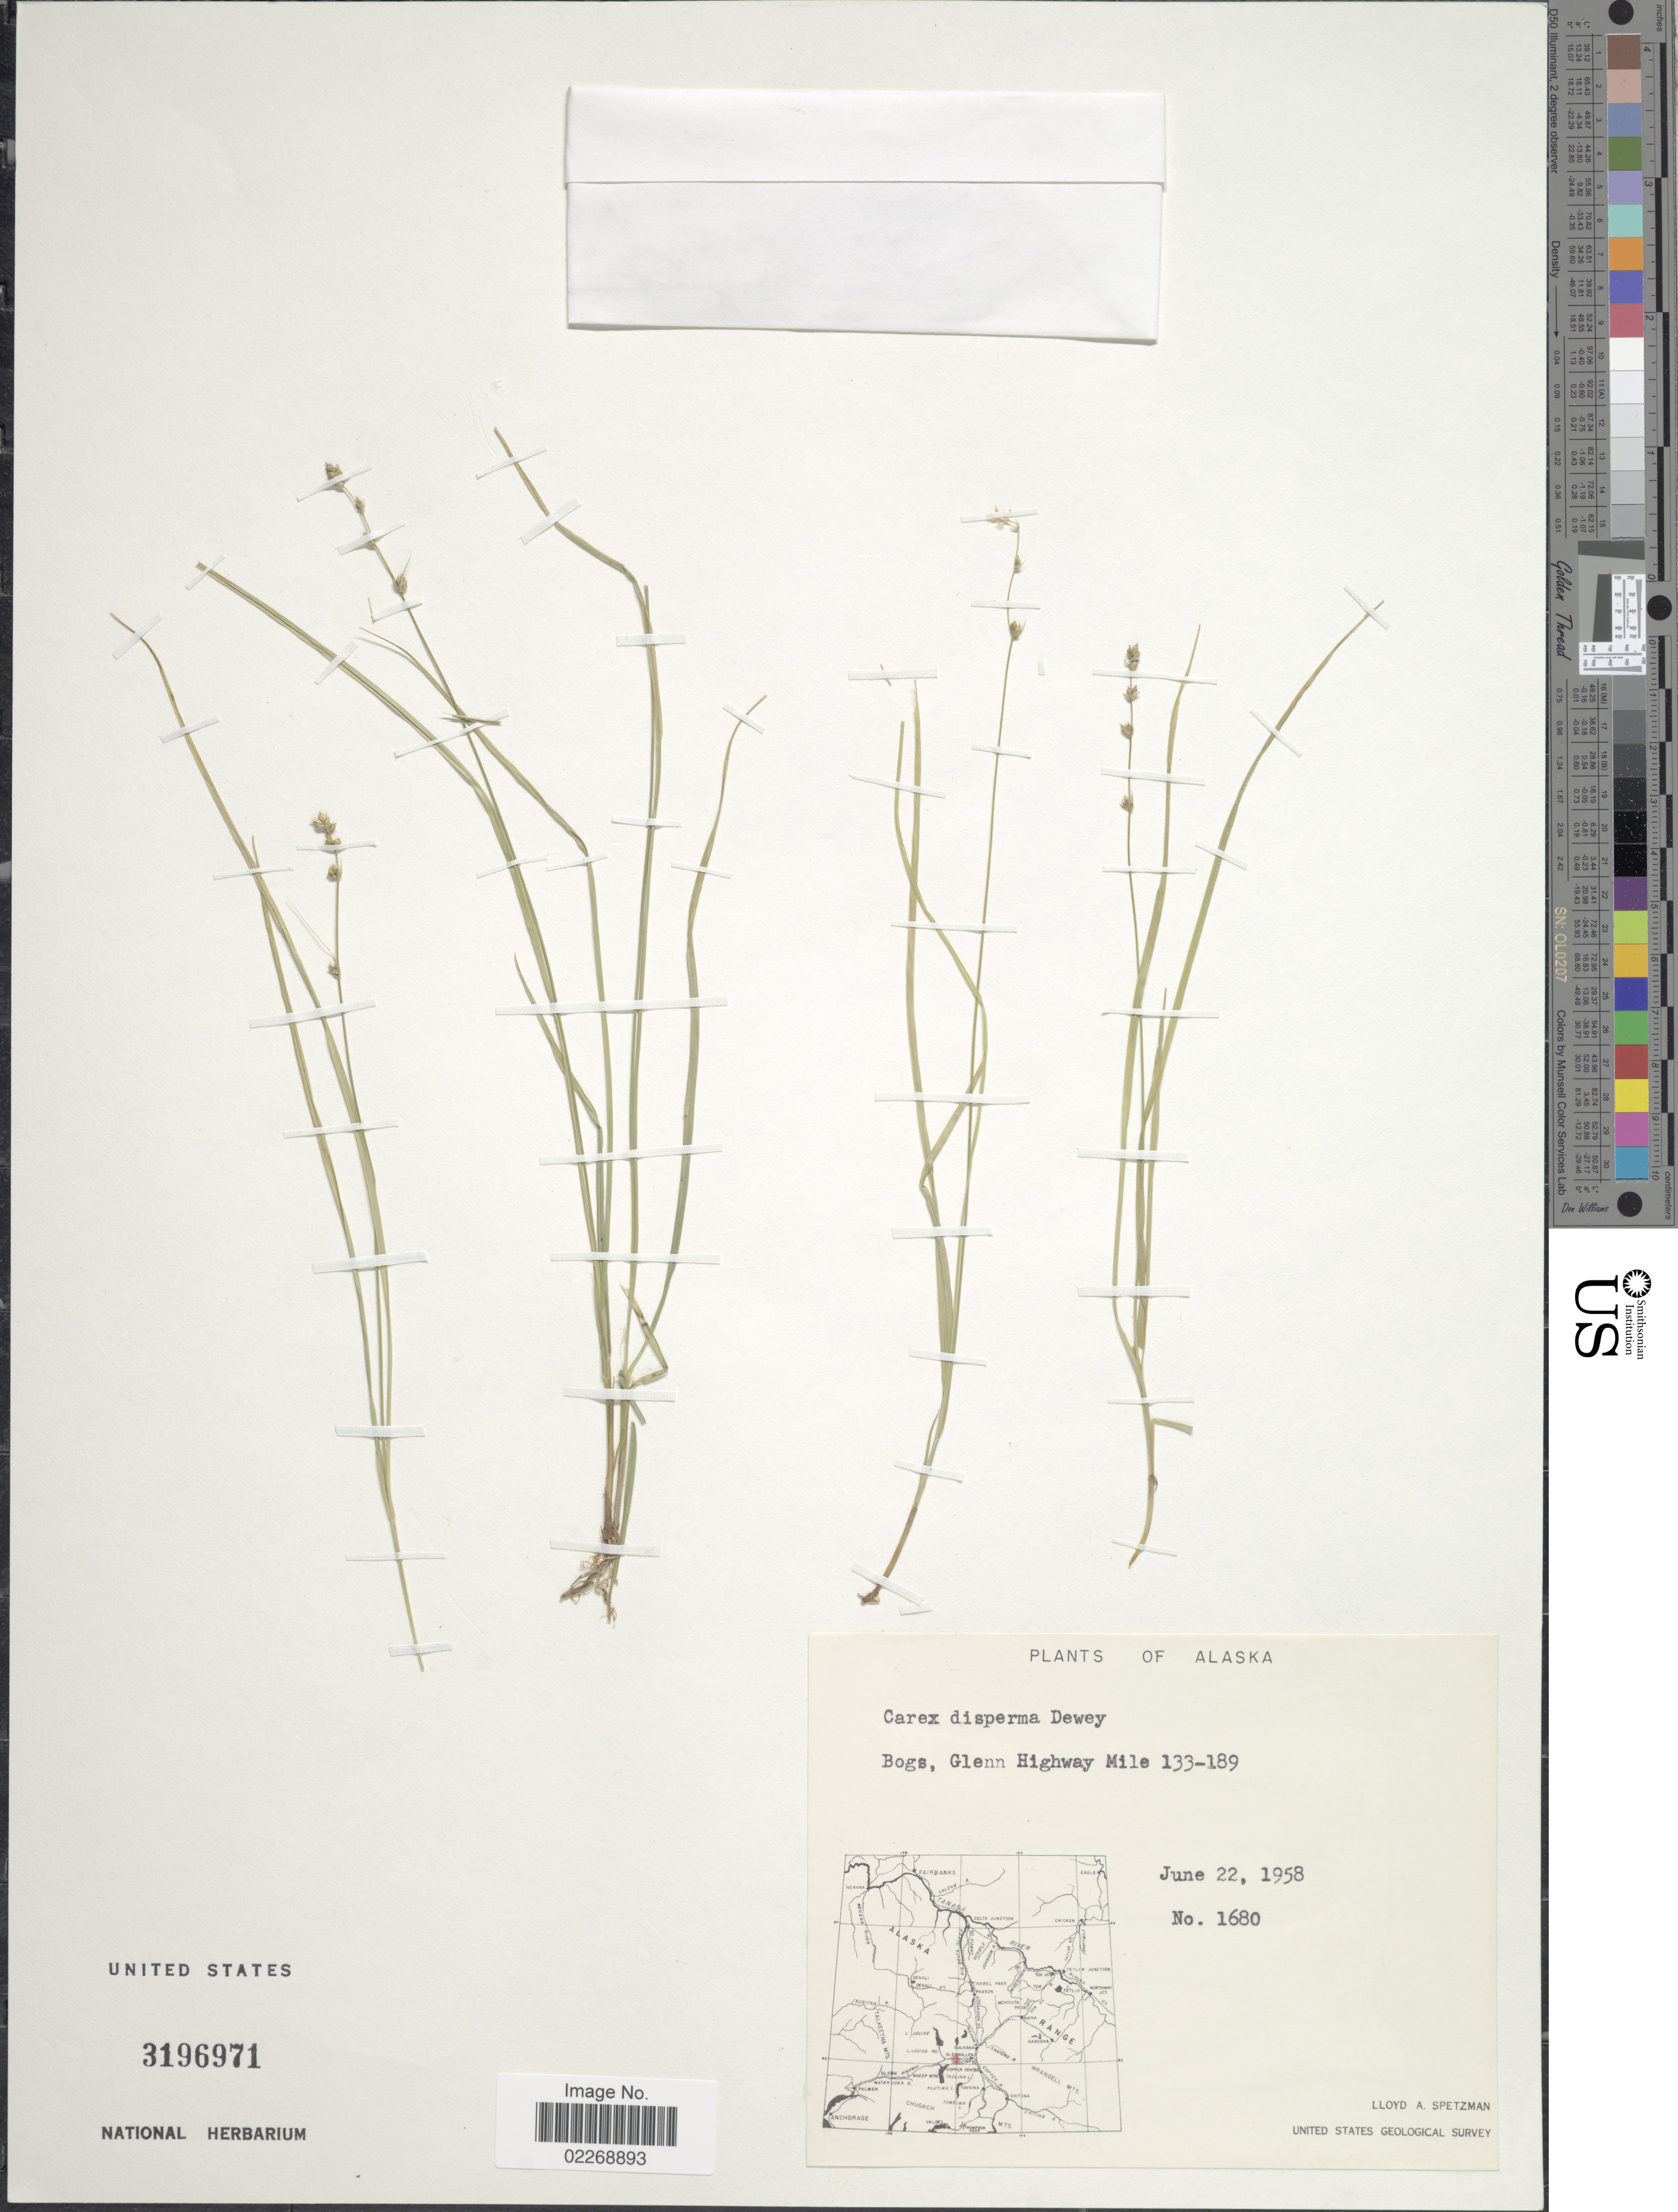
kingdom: Plantae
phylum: Tracheophyta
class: Liliopsida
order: Poales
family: Cyperaceae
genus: Carex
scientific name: Carex disperma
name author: Dewey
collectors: L. Spetzman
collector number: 1680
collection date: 1958-06-22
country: United States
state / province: Alaska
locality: Bogs, Glenn Highway MIle 133-189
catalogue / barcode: US 3196971